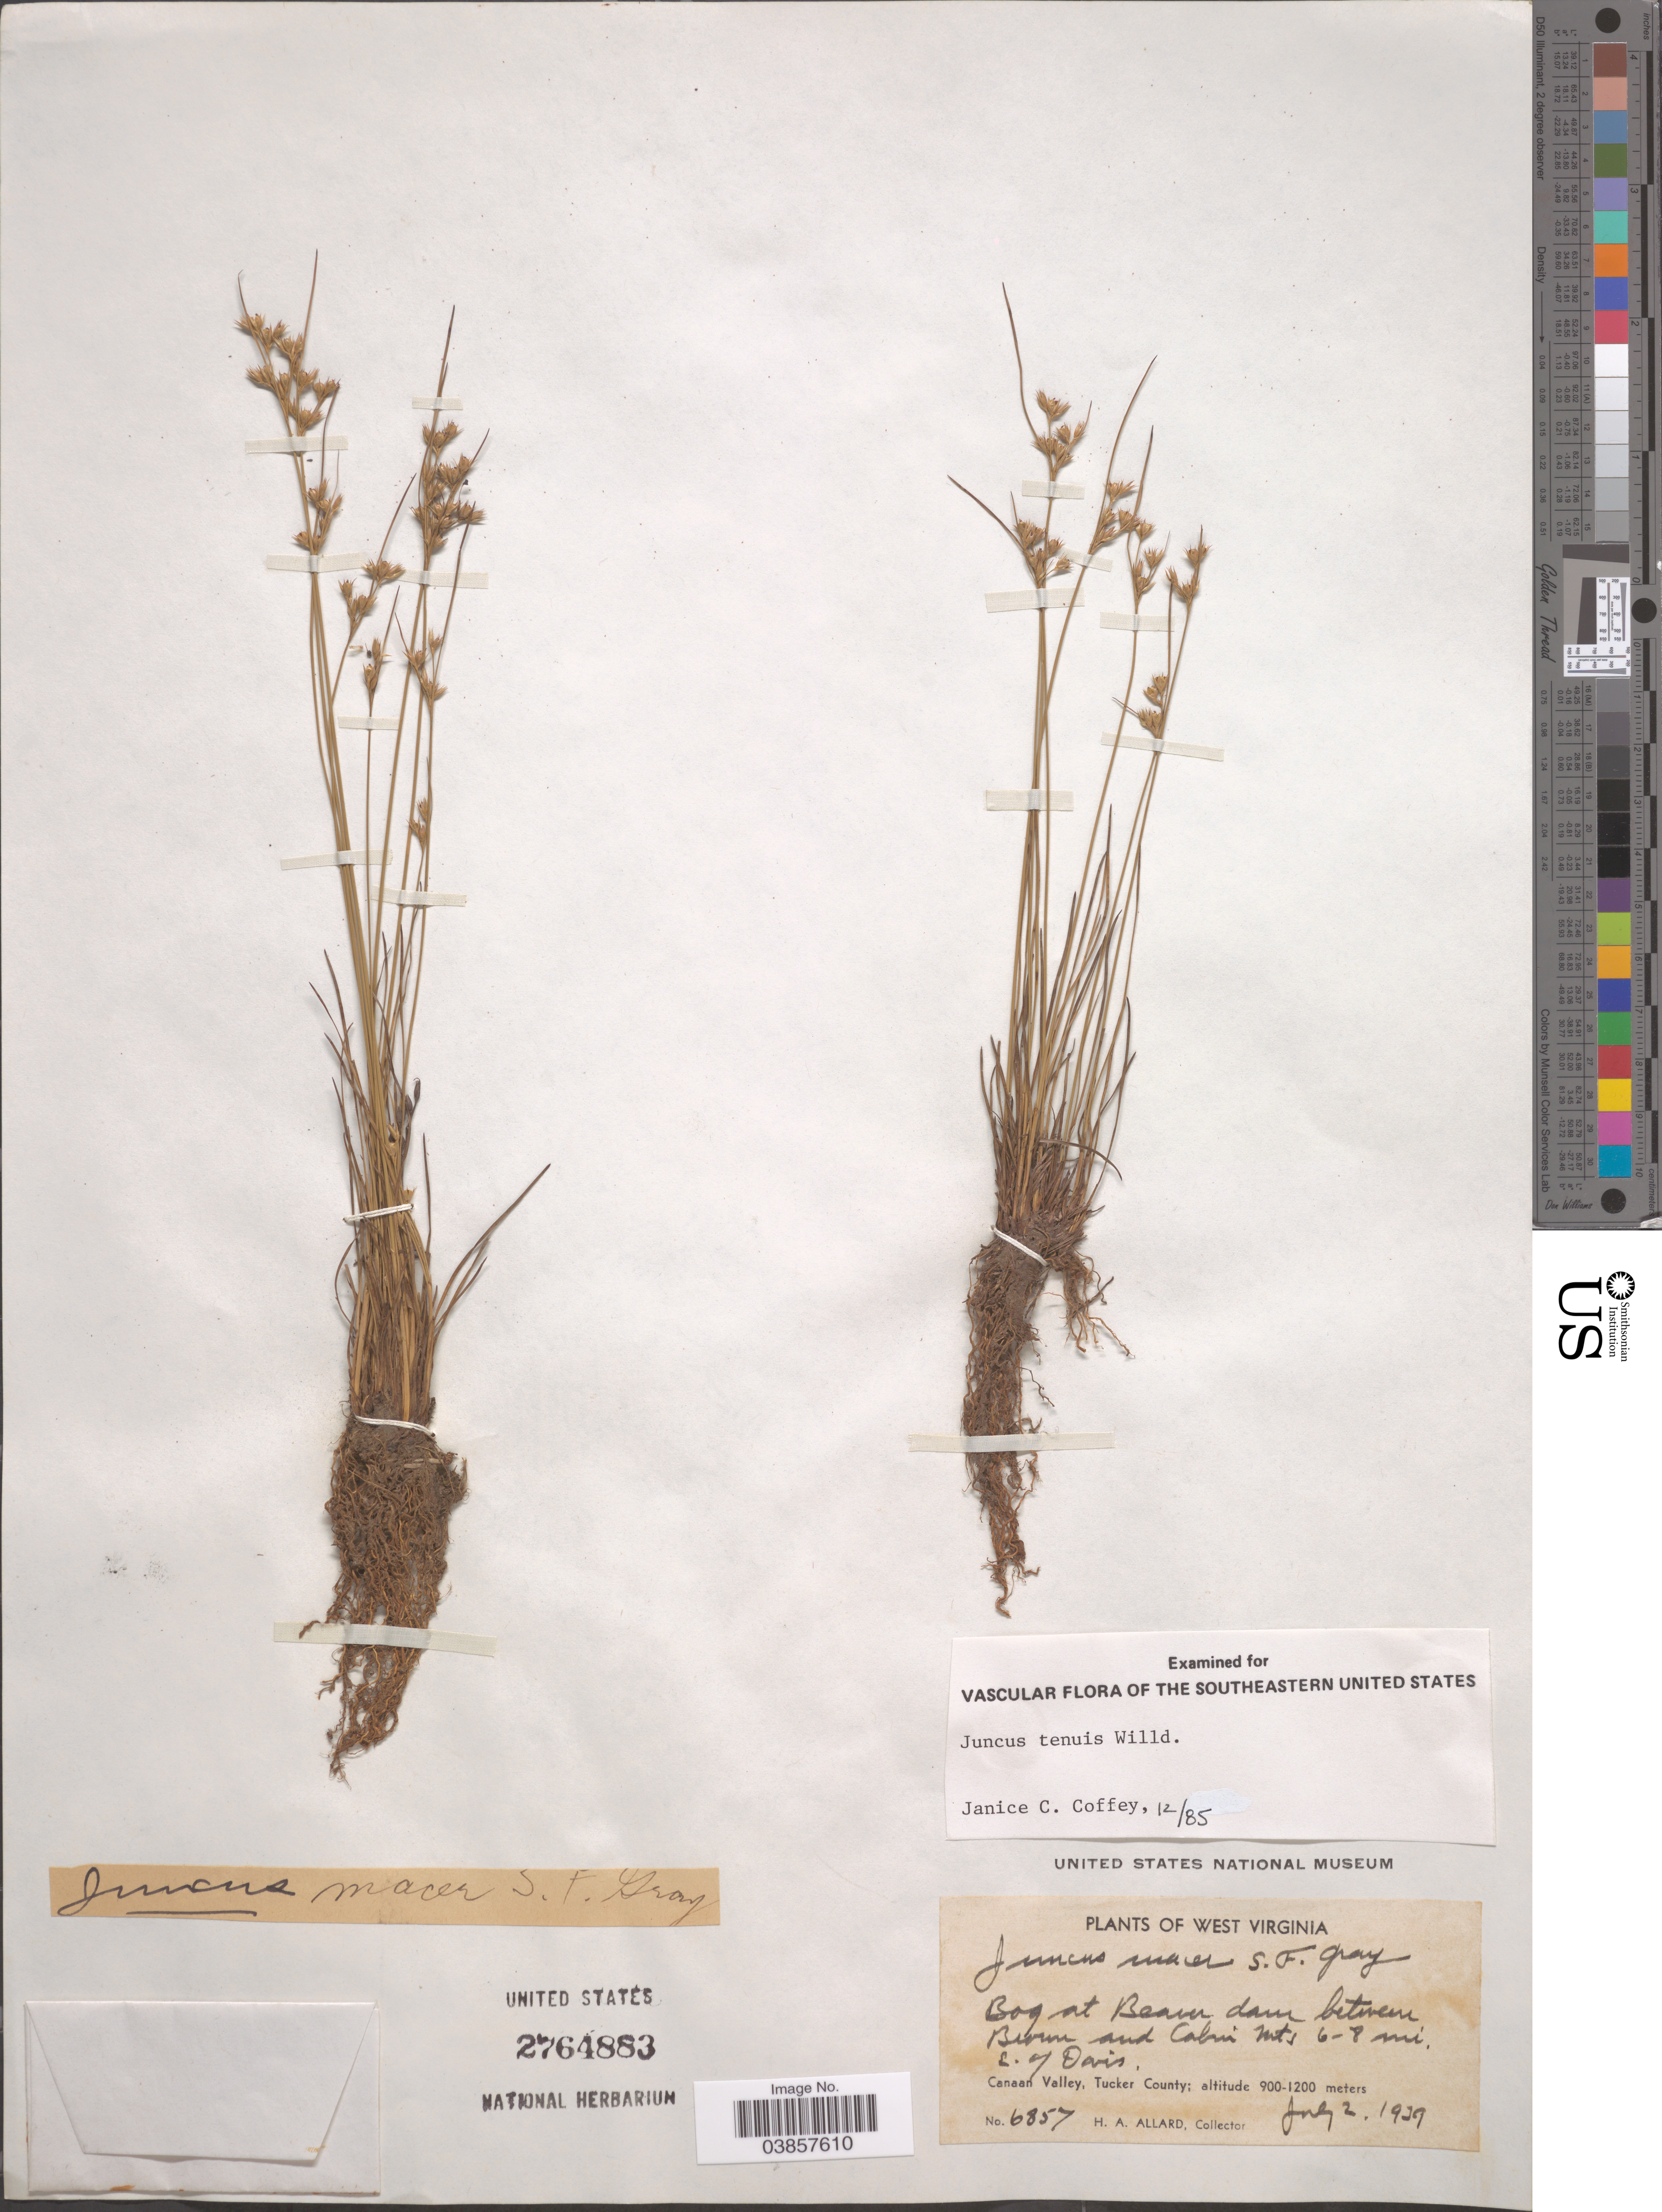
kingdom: Plantae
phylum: Tracheophyta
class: Liliopsida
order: Poales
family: Juncaceae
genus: Juncus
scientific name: Juncus tenuis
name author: Willd.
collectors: H. A. Allard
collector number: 6857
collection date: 1939-07-02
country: United States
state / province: West Virginia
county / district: Tucker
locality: Bog at Beaver dam between Brown and Cabin Mts 6-8 mi. E. of Davis. Canaan Valley, Tucker County.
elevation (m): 900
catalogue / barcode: US 2764883